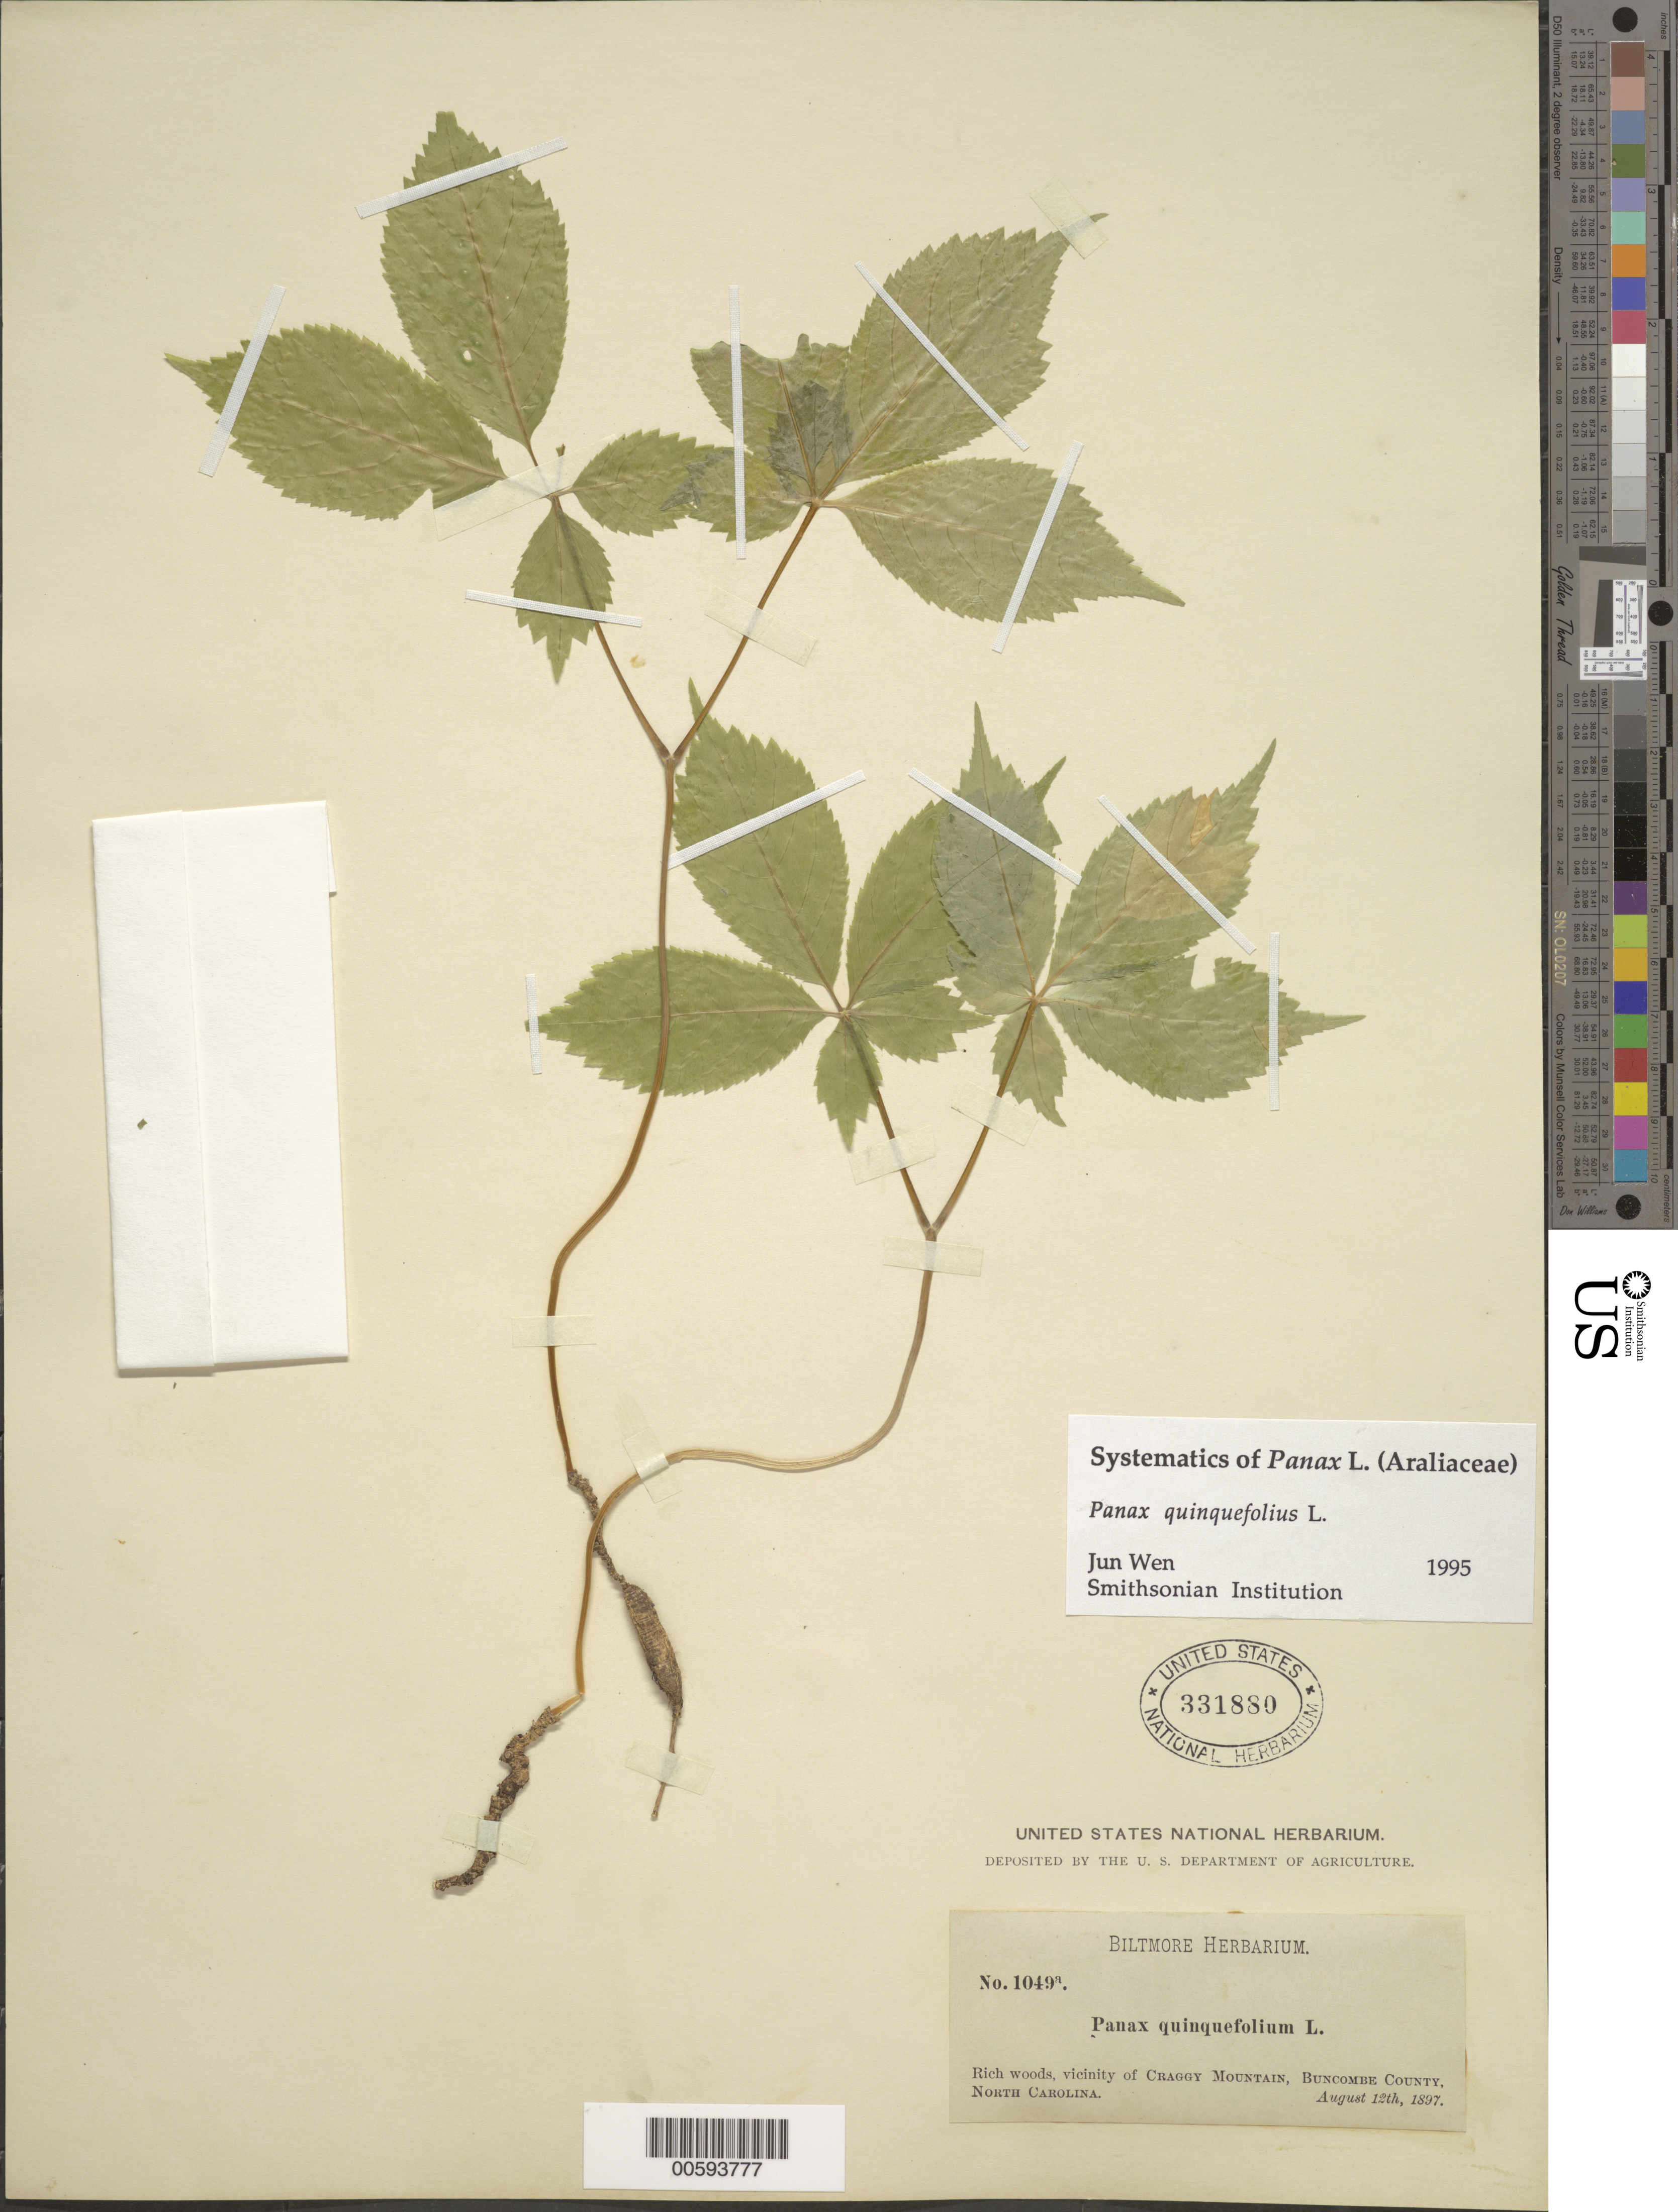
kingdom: Plantae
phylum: Tracheophyta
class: Magnoliopsida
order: Apiales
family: Araliaceae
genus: Panax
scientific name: Panax quinquefolius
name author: L.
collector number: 1049a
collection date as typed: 12 Aug 1897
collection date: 1897-08-12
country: United States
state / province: North Carolina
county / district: Buncombe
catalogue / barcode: US 331880